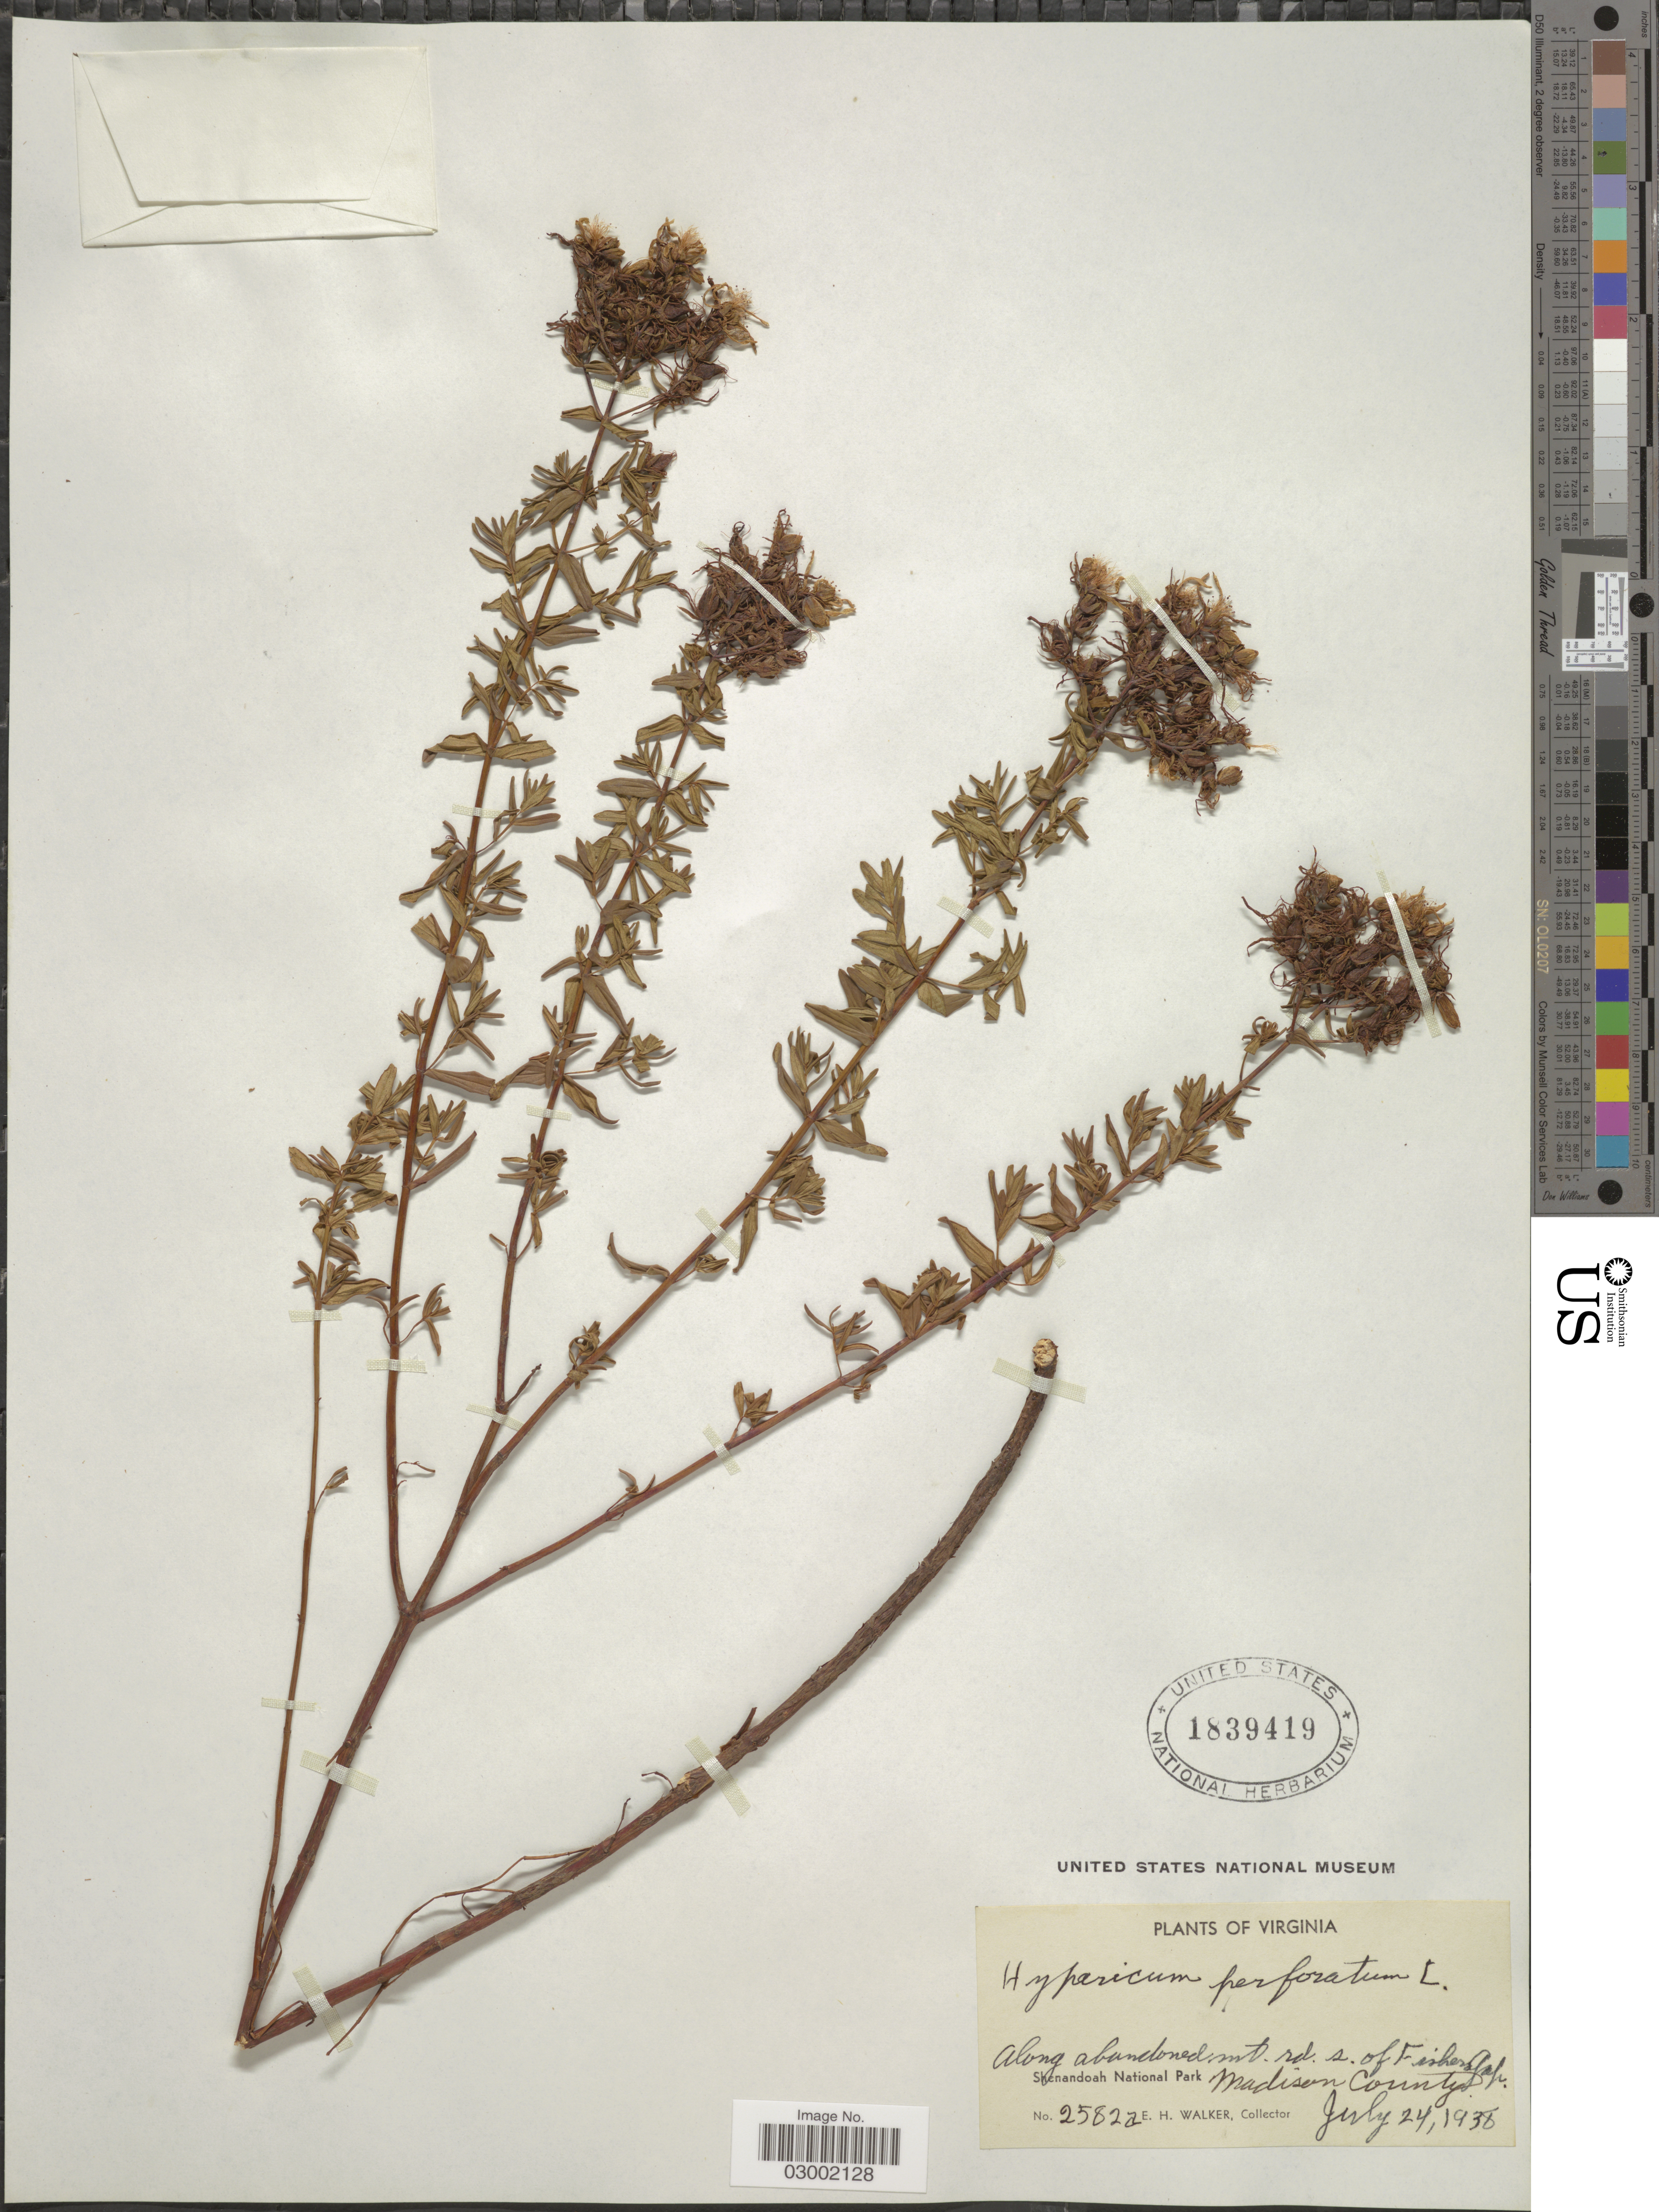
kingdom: Plantae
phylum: Tracheophyta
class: Magnoliopsida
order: Malpighiales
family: Hypericaceae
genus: Hypericum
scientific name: Hypericum perforatum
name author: L.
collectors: E. H. Walker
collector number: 2582a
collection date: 1938-07-24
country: United States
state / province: Virginia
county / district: Madison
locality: Along abandoned mt. rd. s. of Fishers Gap. Shenandoah National Park. Madison County.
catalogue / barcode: US 1839419